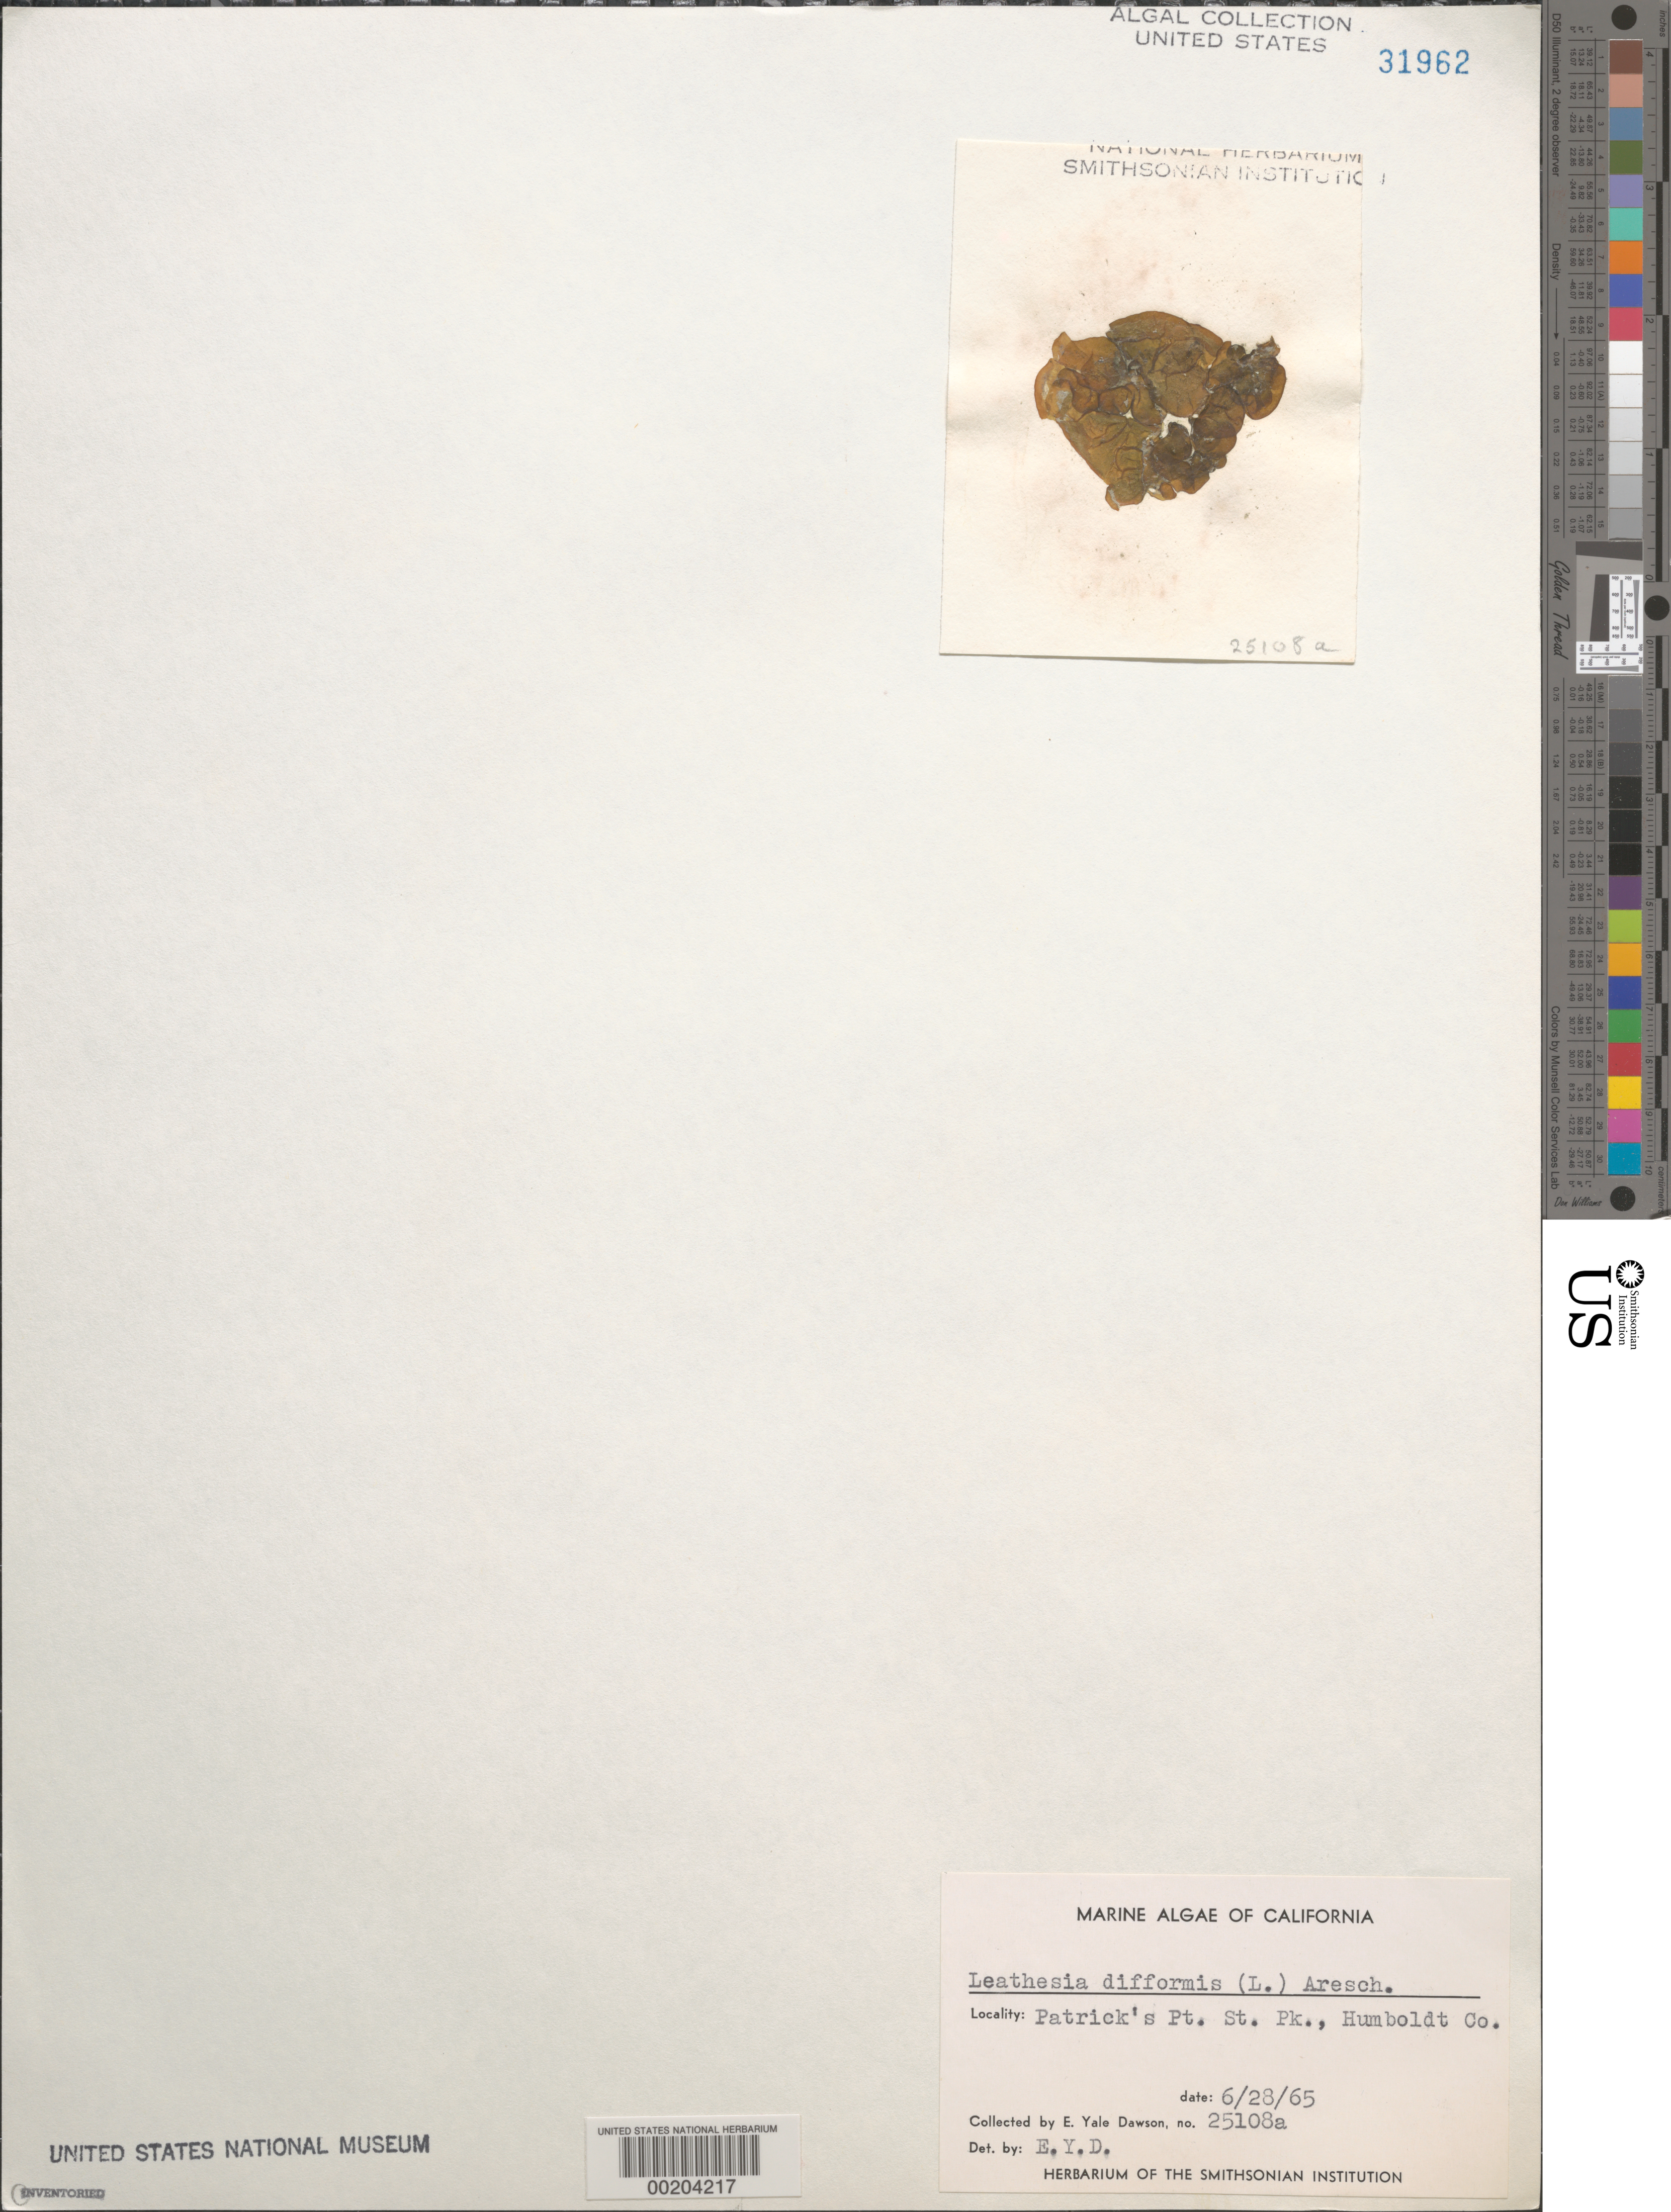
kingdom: Chromista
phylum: Ochrophyta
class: Phaeophyceae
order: Ectocarpales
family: Chordariaceae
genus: Leathesia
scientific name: Leathesia difformis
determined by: Dawson, E. Y.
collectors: E. Y. Dawson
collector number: EYD 25108a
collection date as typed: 28 Jun 1965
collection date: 1965-06-28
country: United States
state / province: California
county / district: Humboldt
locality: Patrick's Point State Park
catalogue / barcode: US 31962